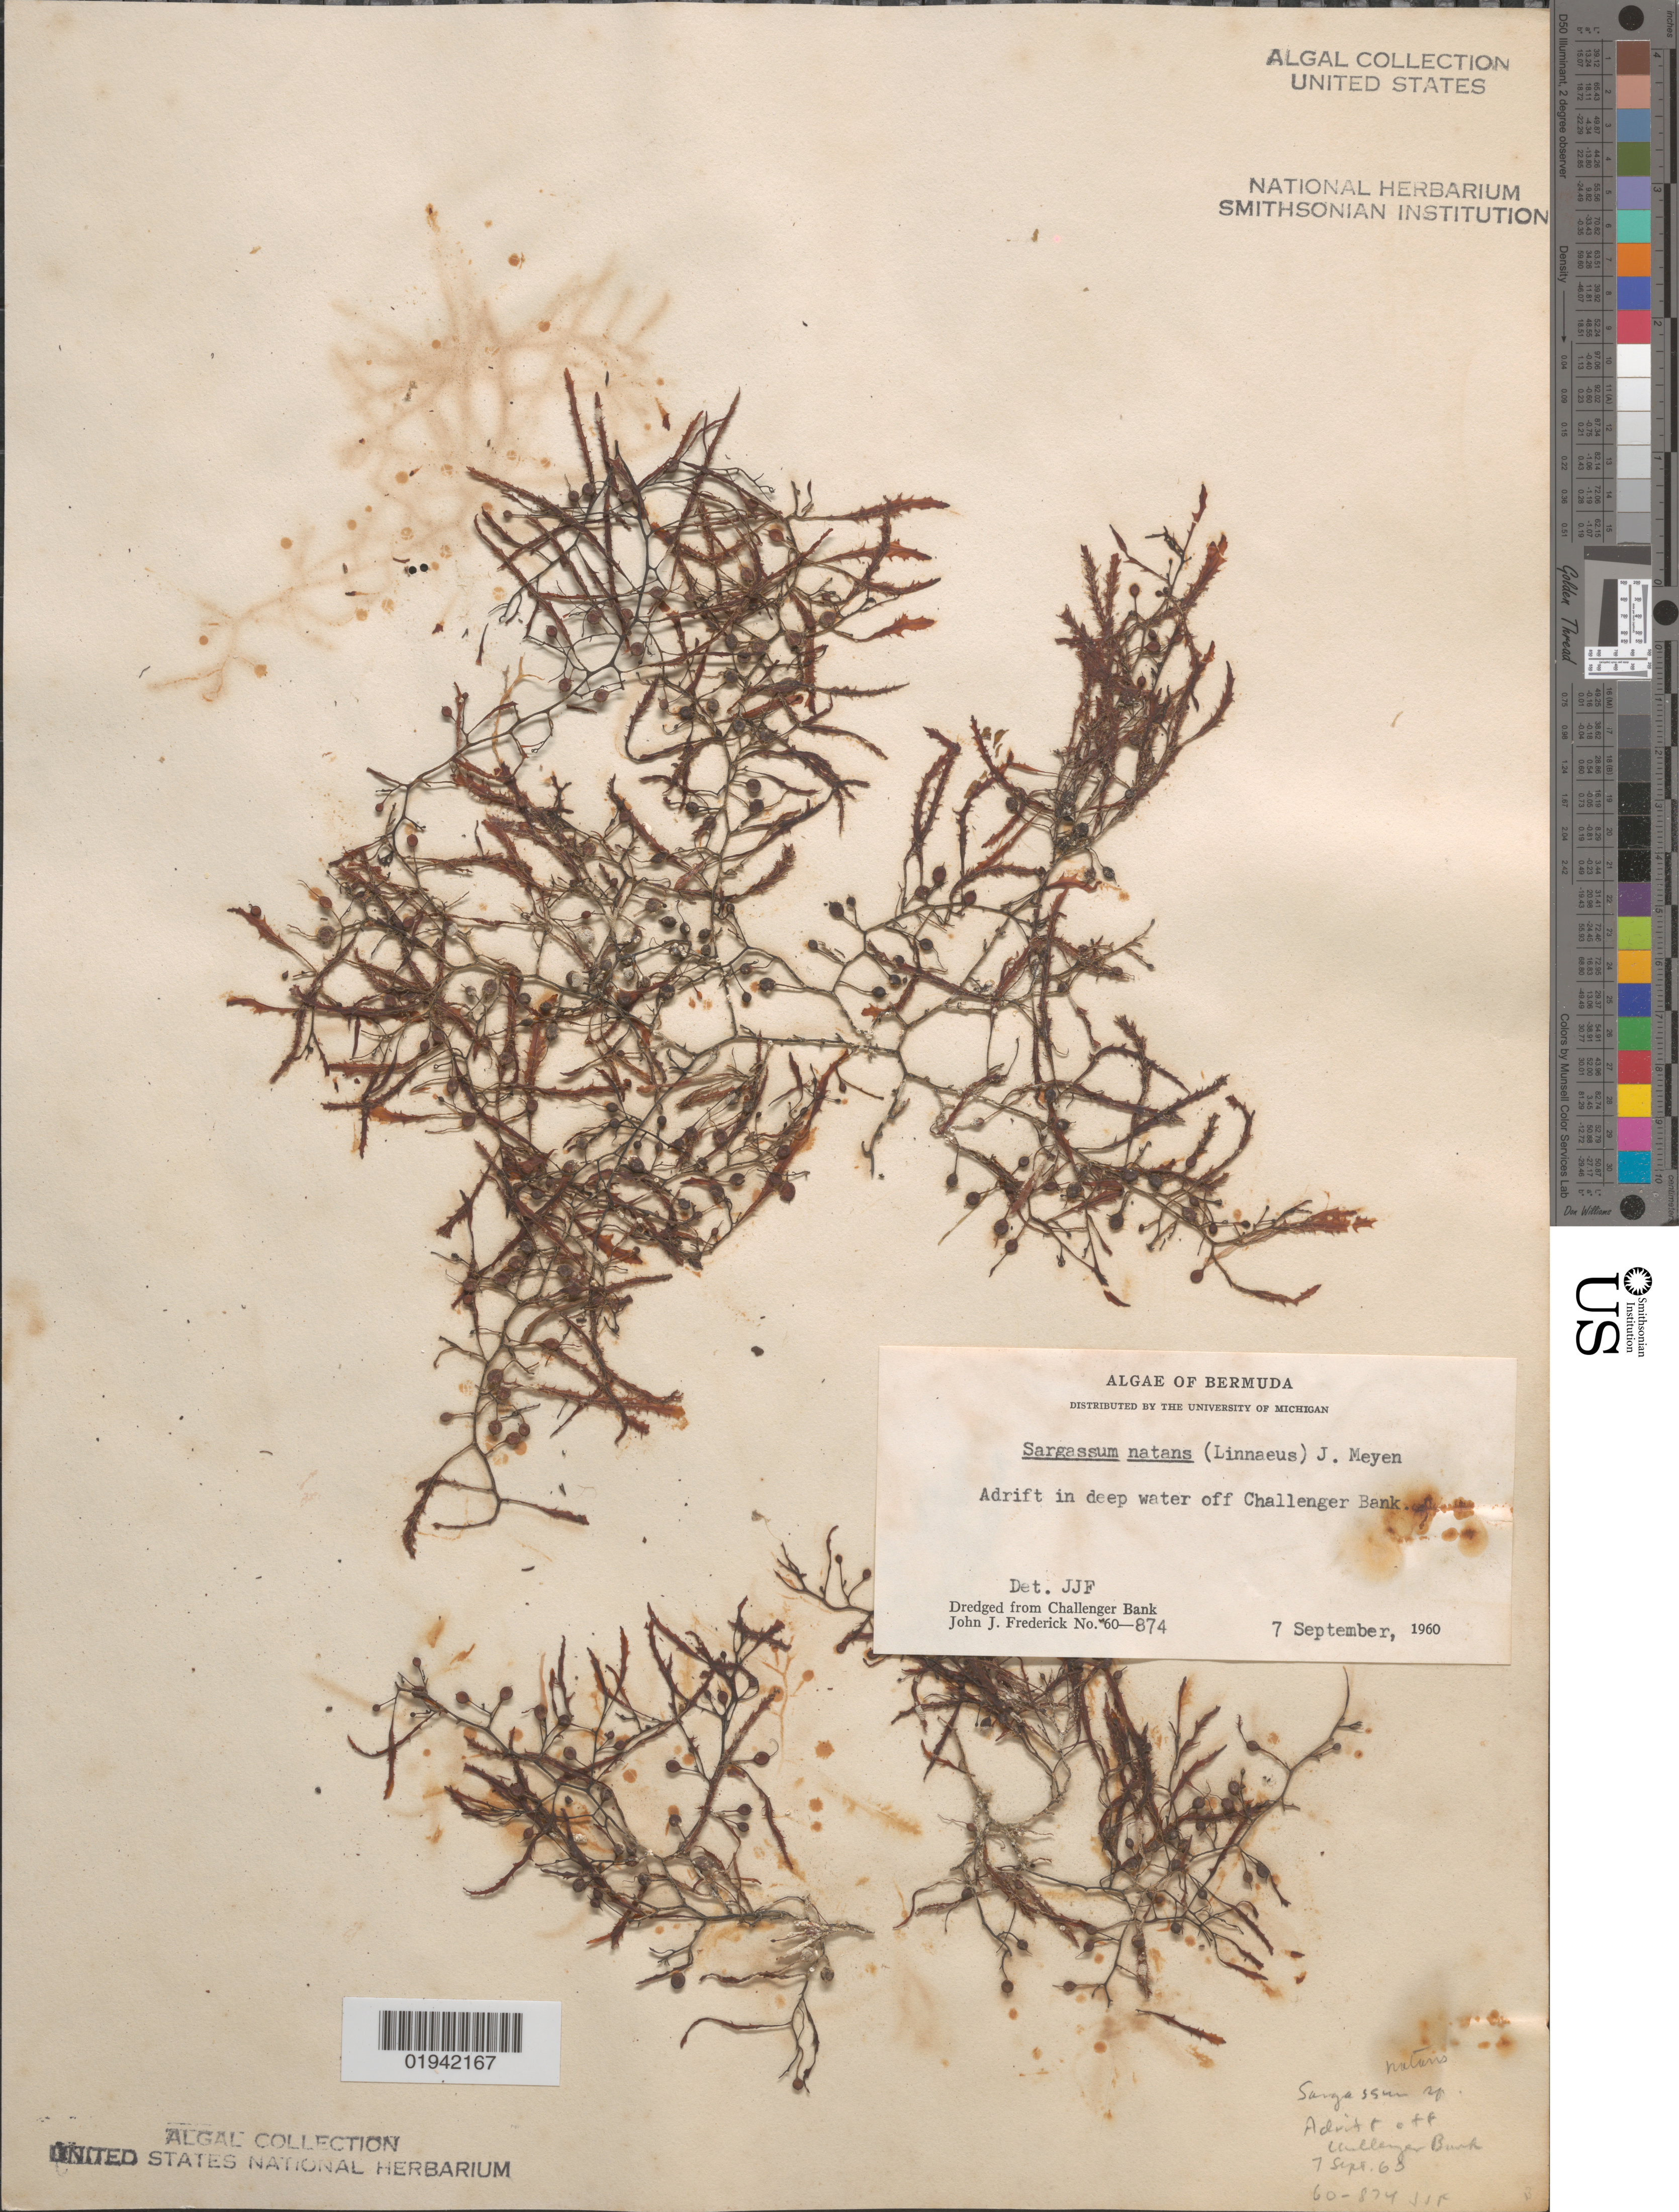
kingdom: Chromista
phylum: Ochrophyta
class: Phaeophyceae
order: Fucales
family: Sargassaceae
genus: Sargassum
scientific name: Sargassum natans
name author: (L.) Gaillon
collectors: J. Frederick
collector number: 60-874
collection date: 1960-09-07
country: Bermuda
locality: Adrift in deep water off Challenger Bank. Dredged from Challenger Bank.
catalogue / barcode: US 238644